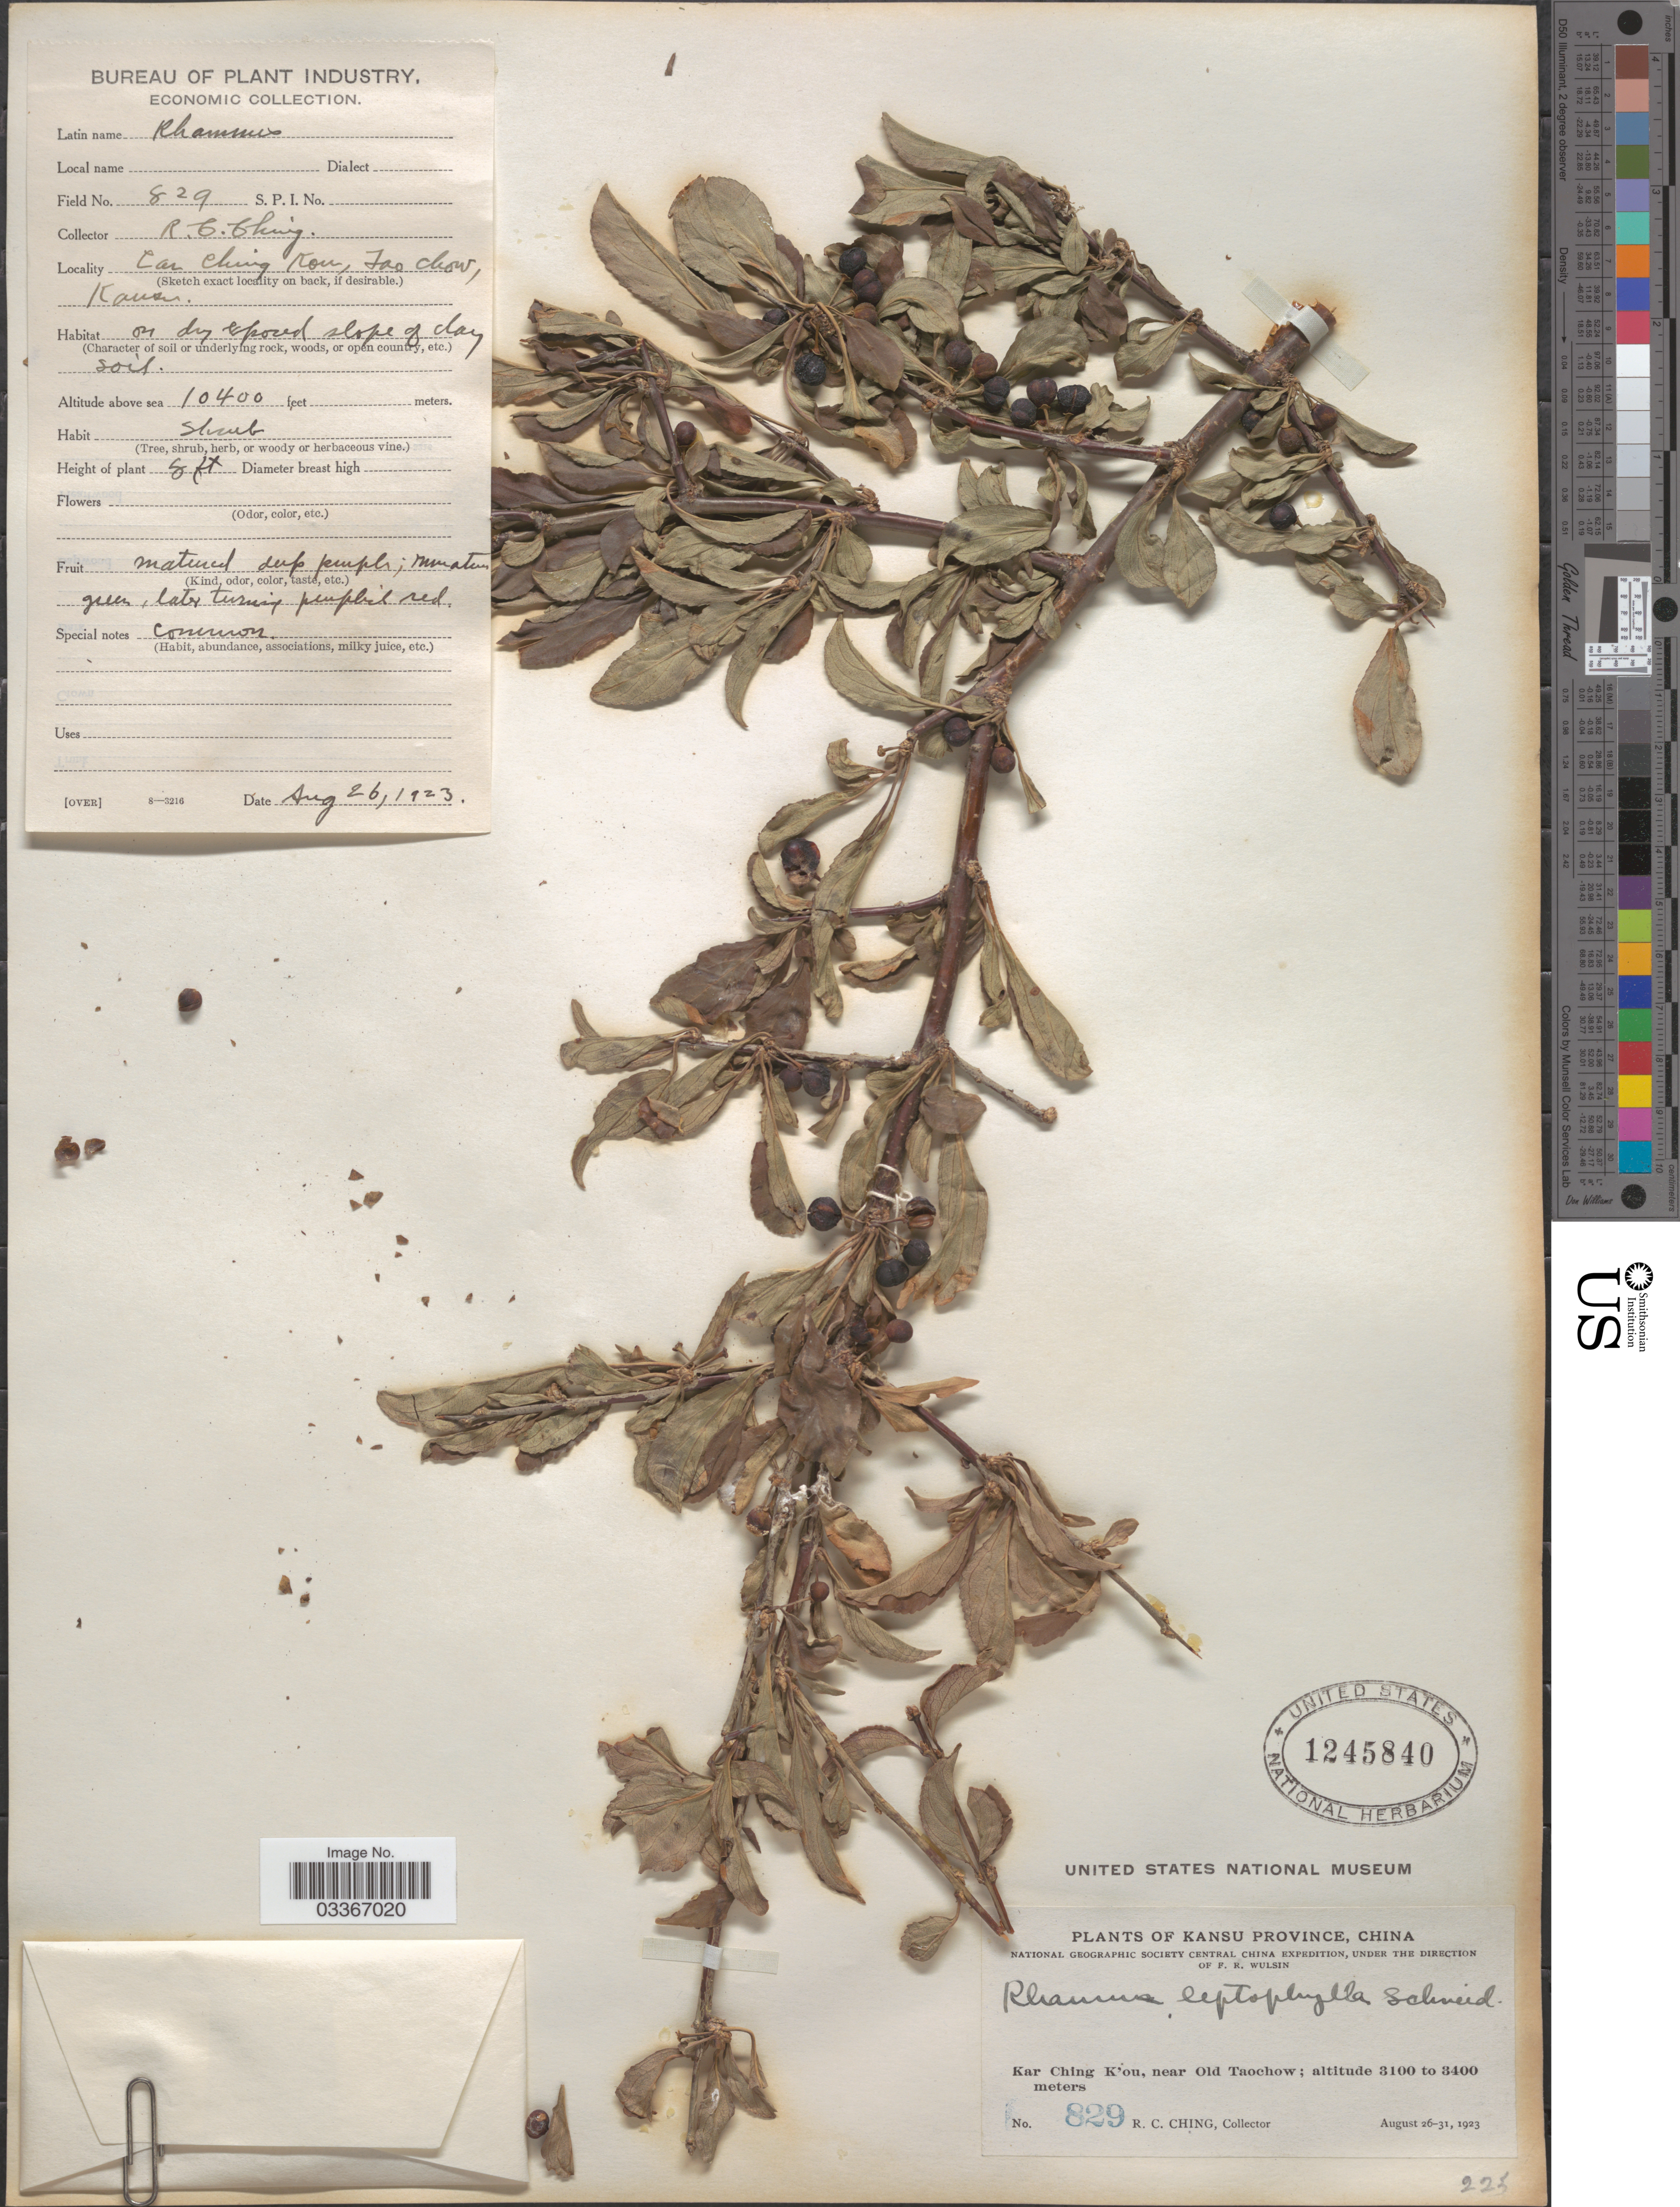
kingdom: Plantae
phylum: Tracheophyta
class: Magnoliopsida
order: Rosales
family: Rhamnaceae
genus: Rhamnus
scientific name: Rhamnus leptophylla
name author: C.K. Schneid.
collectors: R. C. Ching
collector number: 829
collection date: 1923-08-26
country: China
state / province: Gansu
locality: Kansu Province. Kar Ching K'ou, near Old Tao Chow.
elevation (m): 3170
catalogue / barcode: US 1245840